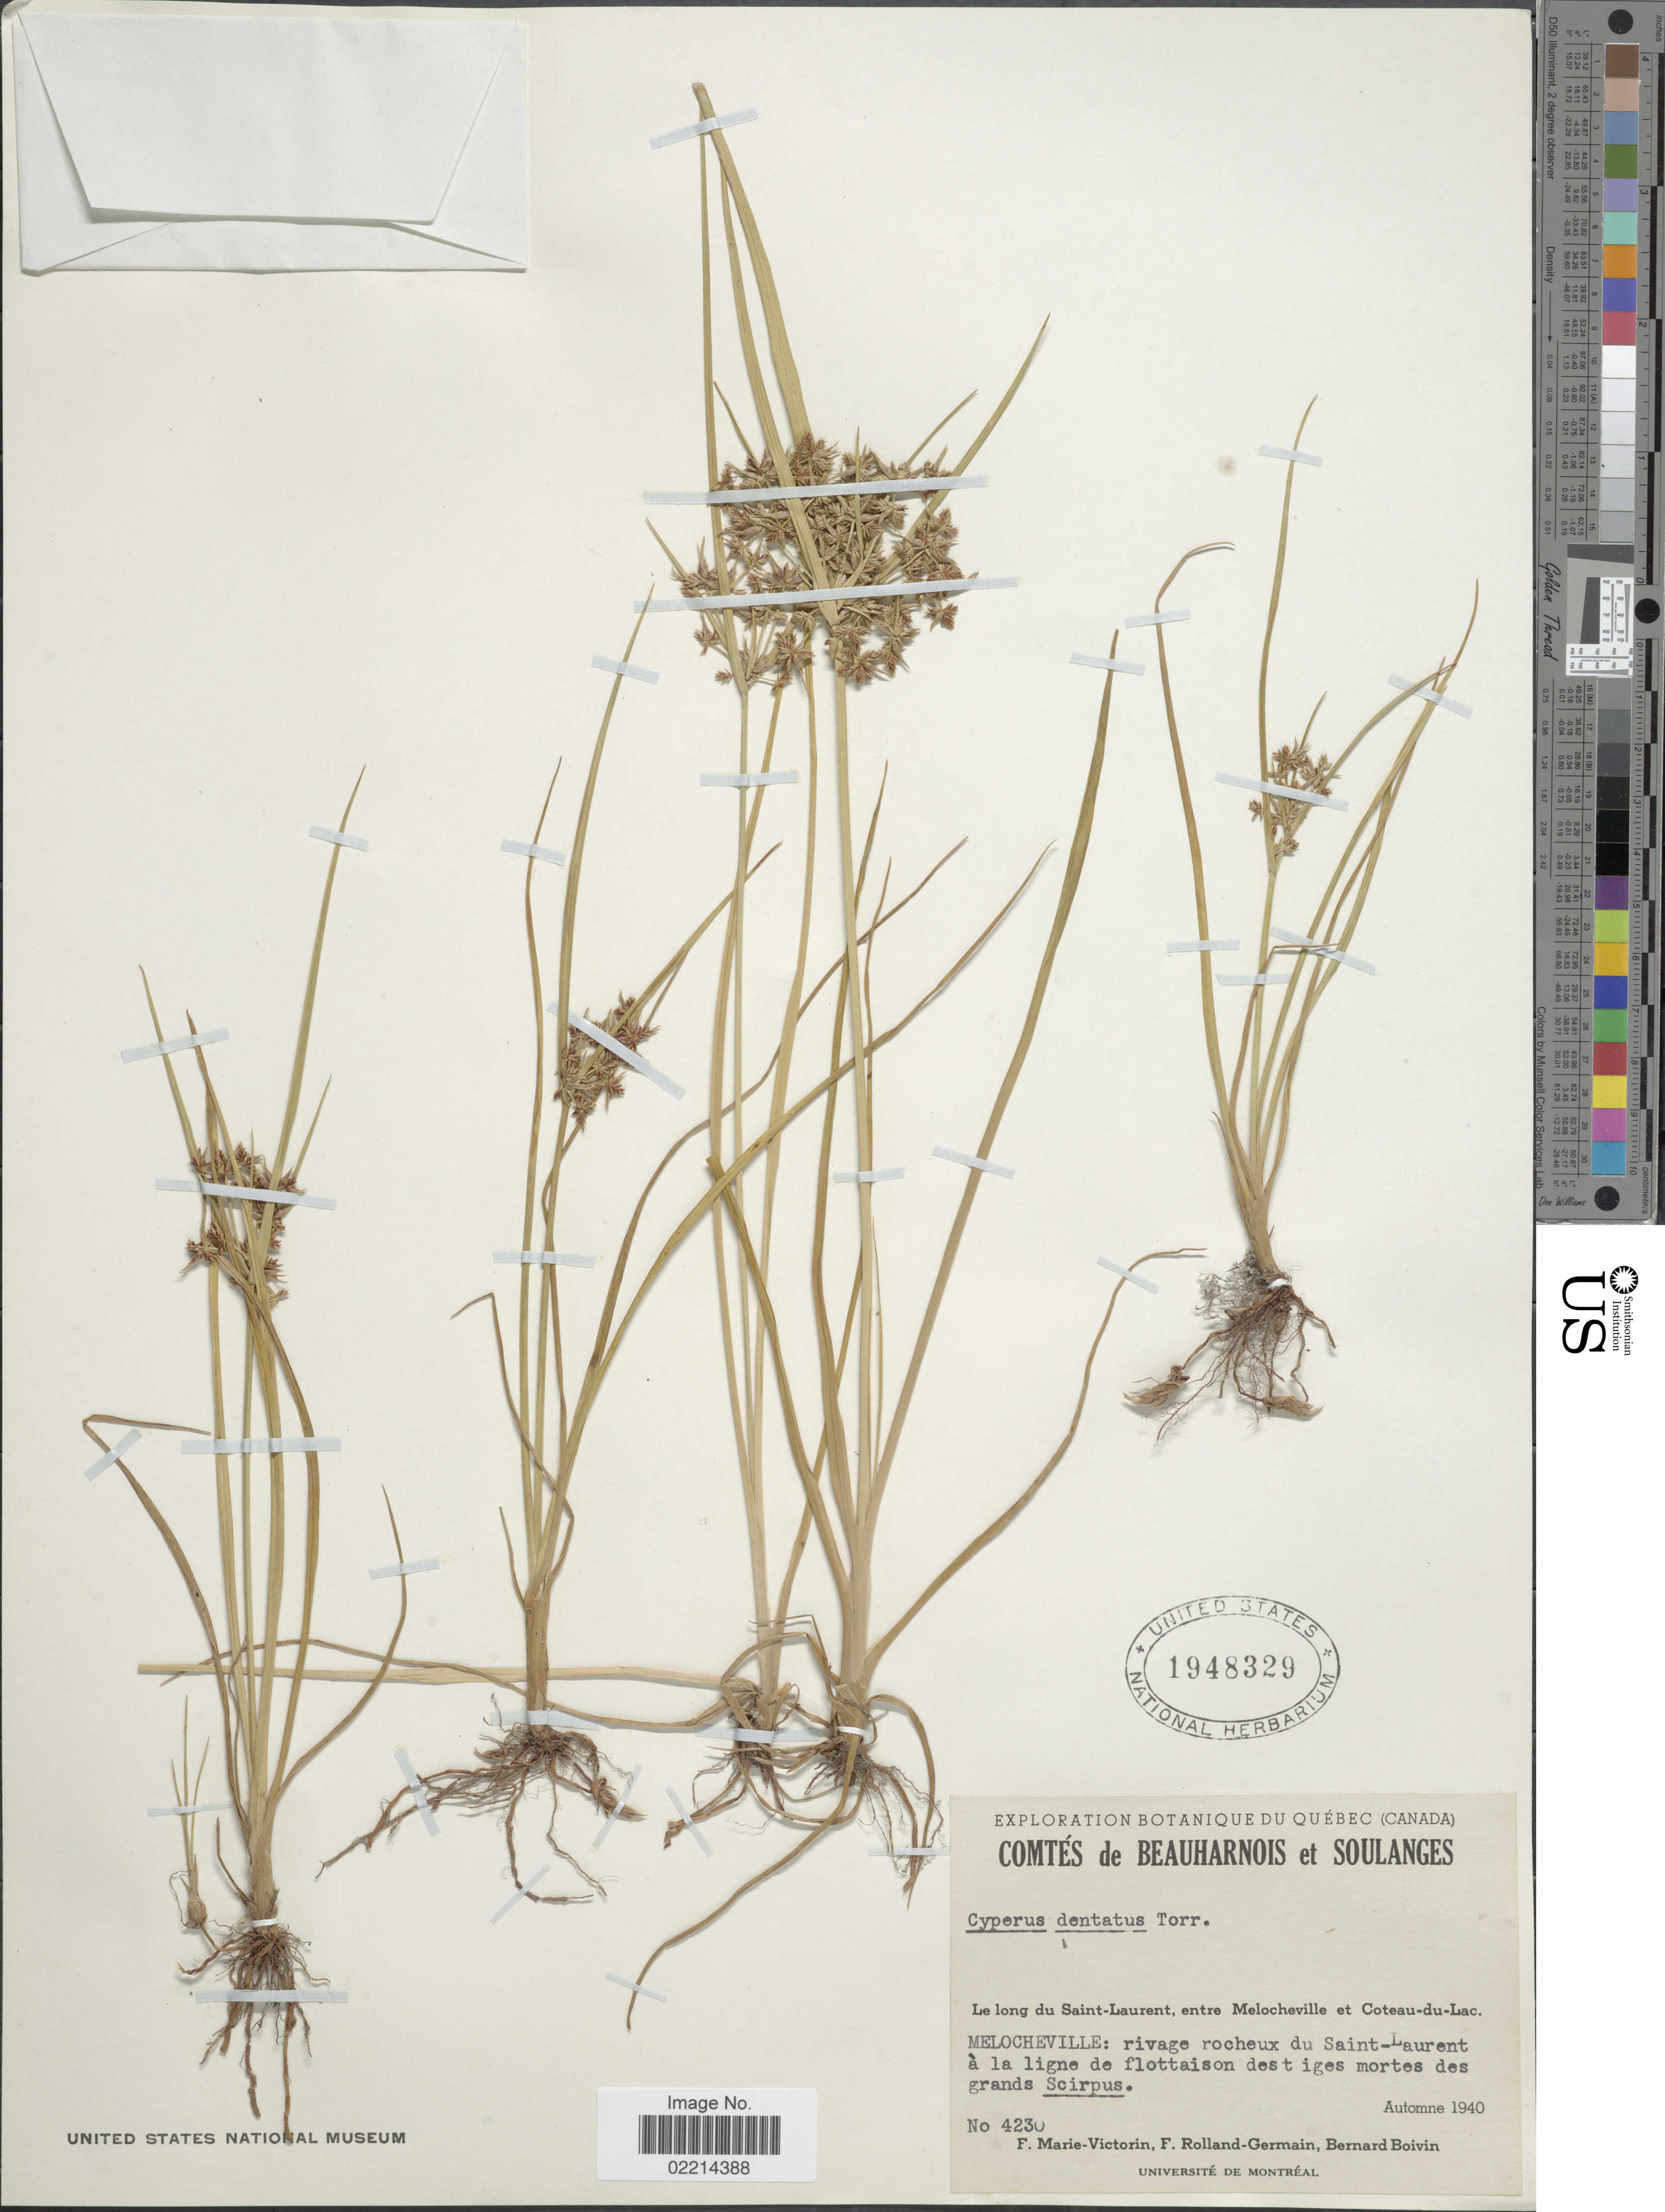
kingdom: Plantae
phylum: Tracheophyta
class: Liliopsida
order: Poales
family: Cyperaceae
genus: Cyperus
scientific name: Cyperus dentatus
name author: Torr.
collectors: F. Marie-Victorin, Rolland-Germain & J. R. B. Boivin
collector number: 4230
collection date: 1940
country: Canada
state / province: Quebec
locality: Comtés de Beauharnois et Soulanges, Le long du Saint-Laurent, entre Melocheville et Coteau-du-lac. Melocheville: rivage rocheux du Saint-Laurent à la ligne de flottaison destiges mortes des grands Scirpus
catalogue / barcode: US 1948329